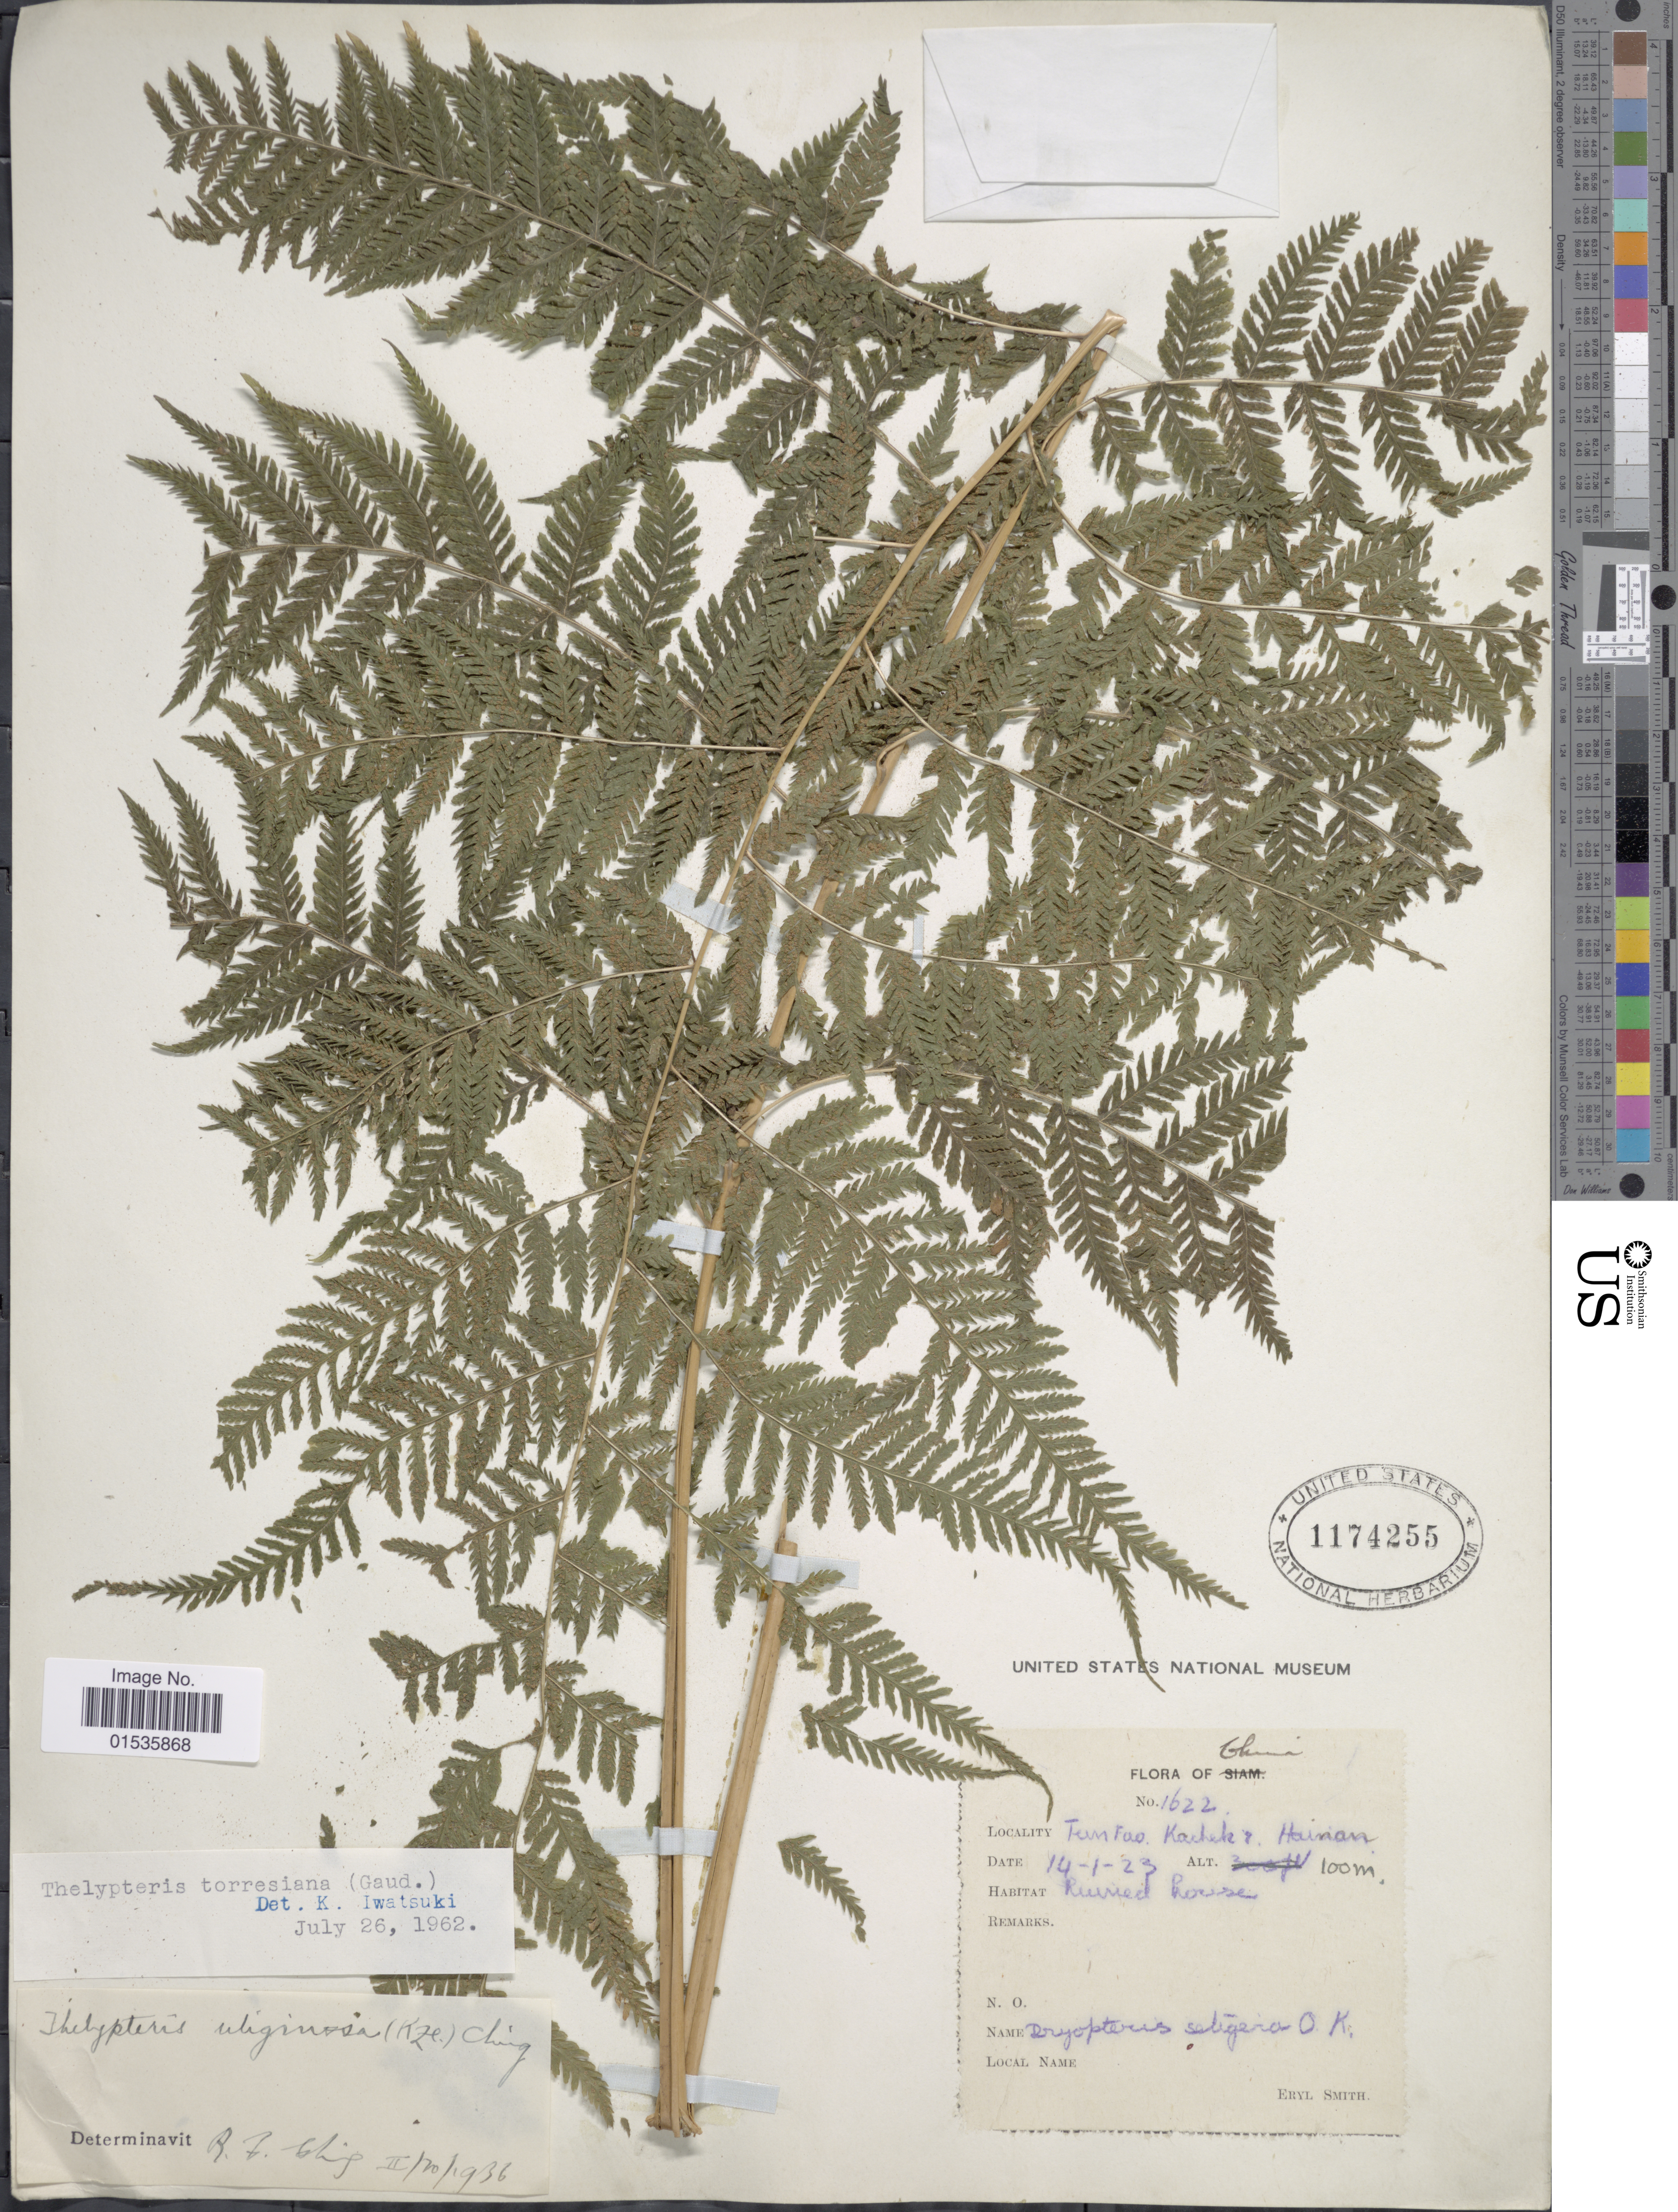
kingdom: Plantae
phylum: Tracheophyta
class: Polypodiopsida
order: Polypodiales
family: Thelypteridaceae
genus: Macrothelypteris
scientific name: Macrothelypteris torresiana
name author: (Gaudich.) Ching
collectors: C. E. Smith Jr.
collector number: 1622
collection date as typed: Transcribed d/m/y: 14/1/23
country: China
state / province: Hainan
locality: China, Fun Fao, Kachek [illegible text] Hainan.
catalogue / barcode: US 1174255